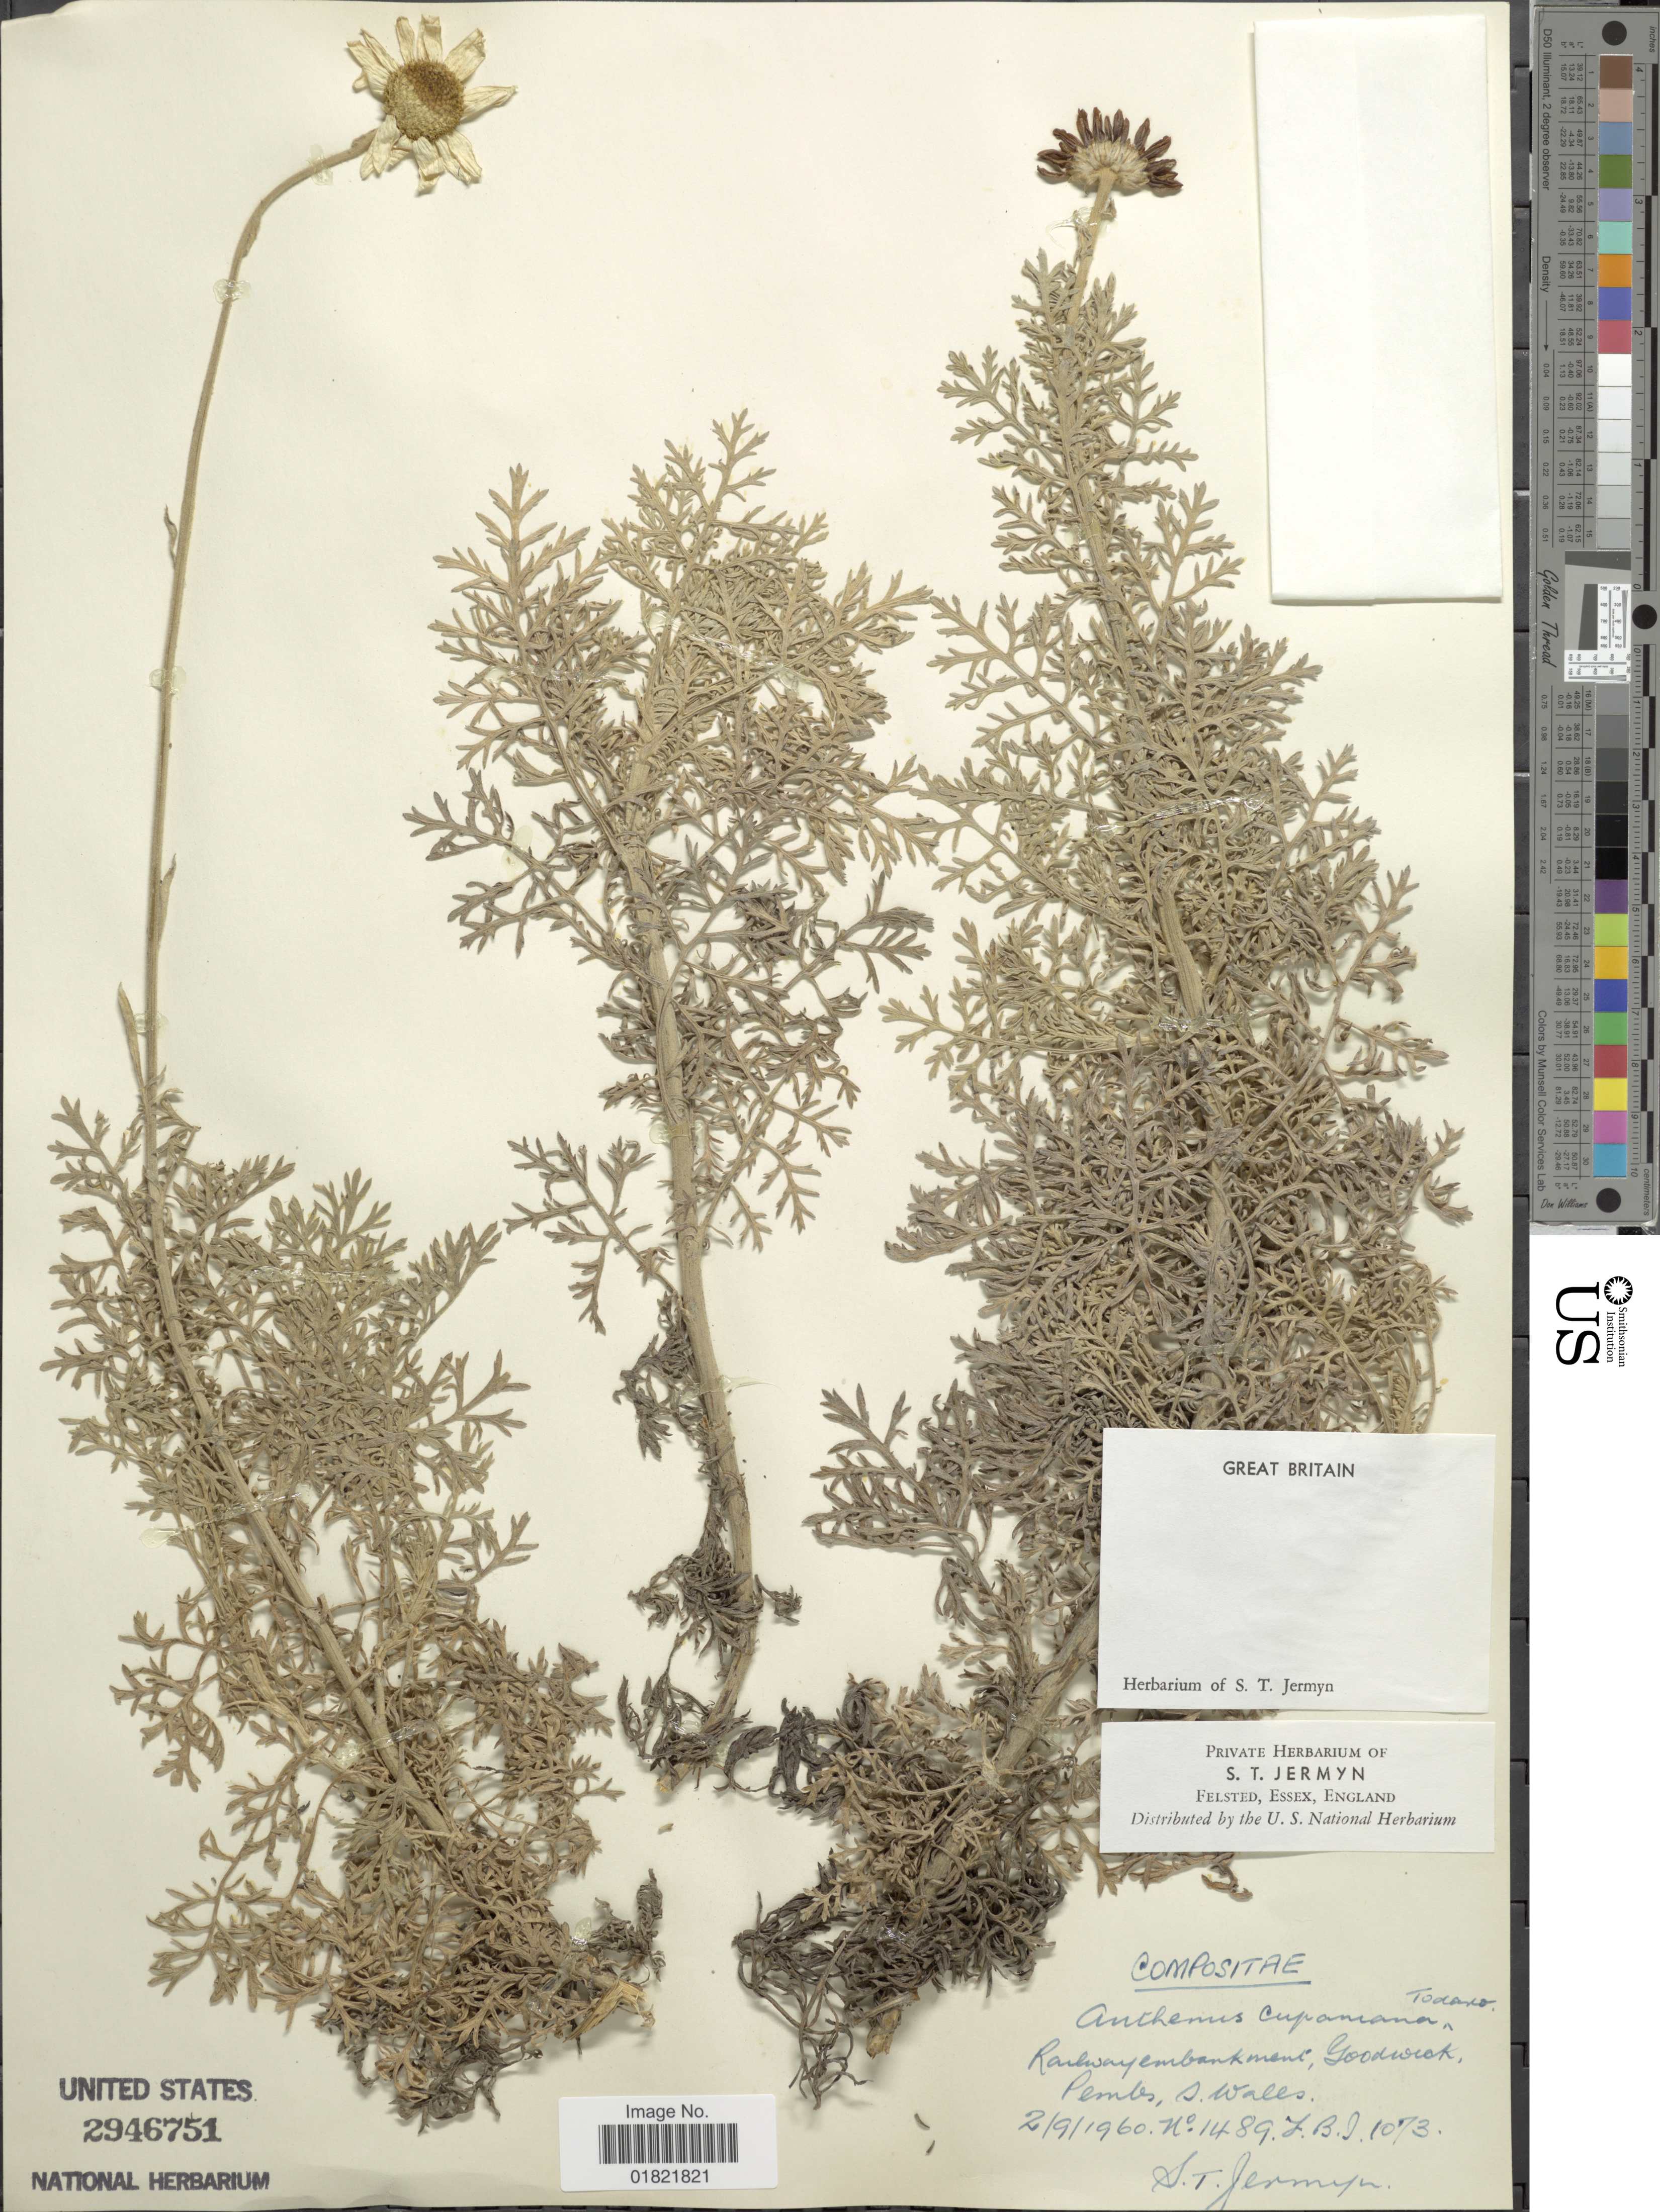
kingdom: Plantae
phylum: Tracheophyta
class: Magnoliopsida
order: Asterales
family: Asteraceae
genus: Anthemis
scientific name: Anthemis cupaniana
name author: Tod.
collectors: S. Jermyn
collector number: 1489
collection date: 1960-09-02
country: United Kingdom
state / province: Wales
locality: Railway embankment, Goodweck, Pembrokeshire, s. Wales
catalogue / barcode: US 2946751